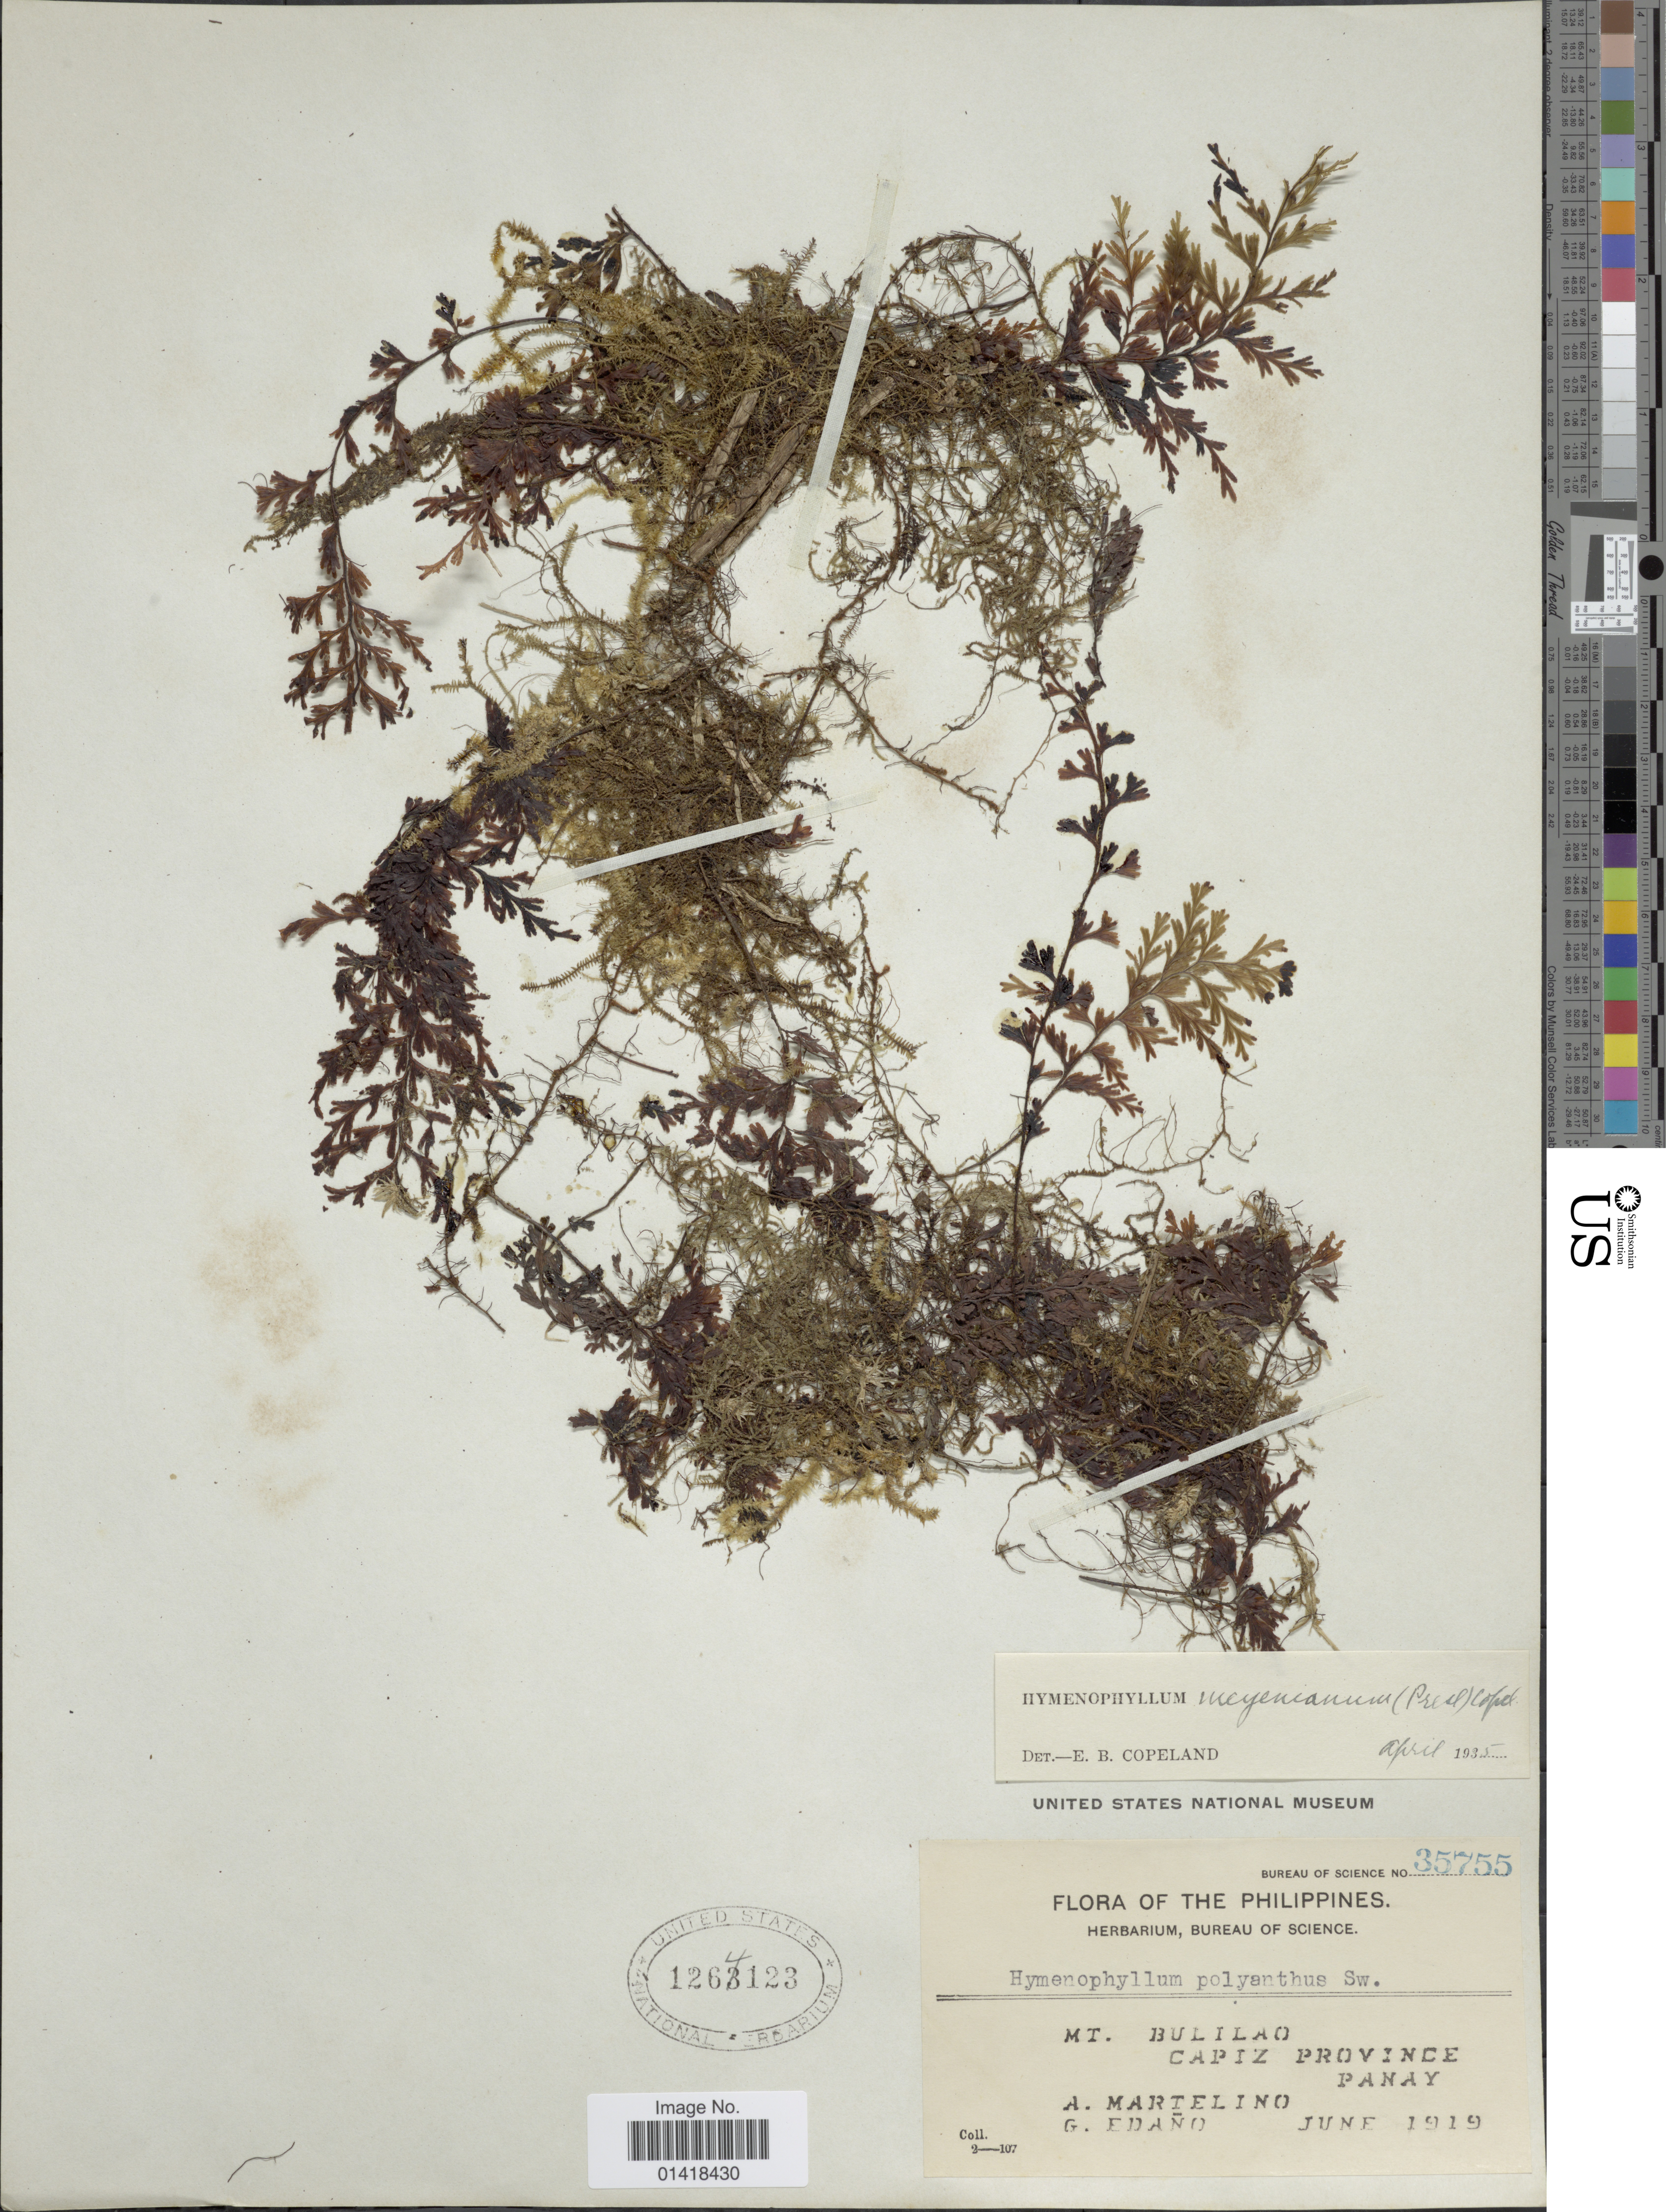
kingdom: Plantae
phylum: Tracheophyta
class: Polypodiopsida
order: Hymenophyllales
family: Hymenophyllaceae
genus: Hymenophyllum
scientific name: Hymenophyllum meyenianum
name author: (C. Presl) Copel.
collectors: A. Matelino & G. Edaño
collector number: Bureau of Science 35755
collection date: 1919-06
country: Philippines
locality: The Philippines. Mt. Bulilao. Capiz Province, Panay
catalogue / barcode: US 1264123